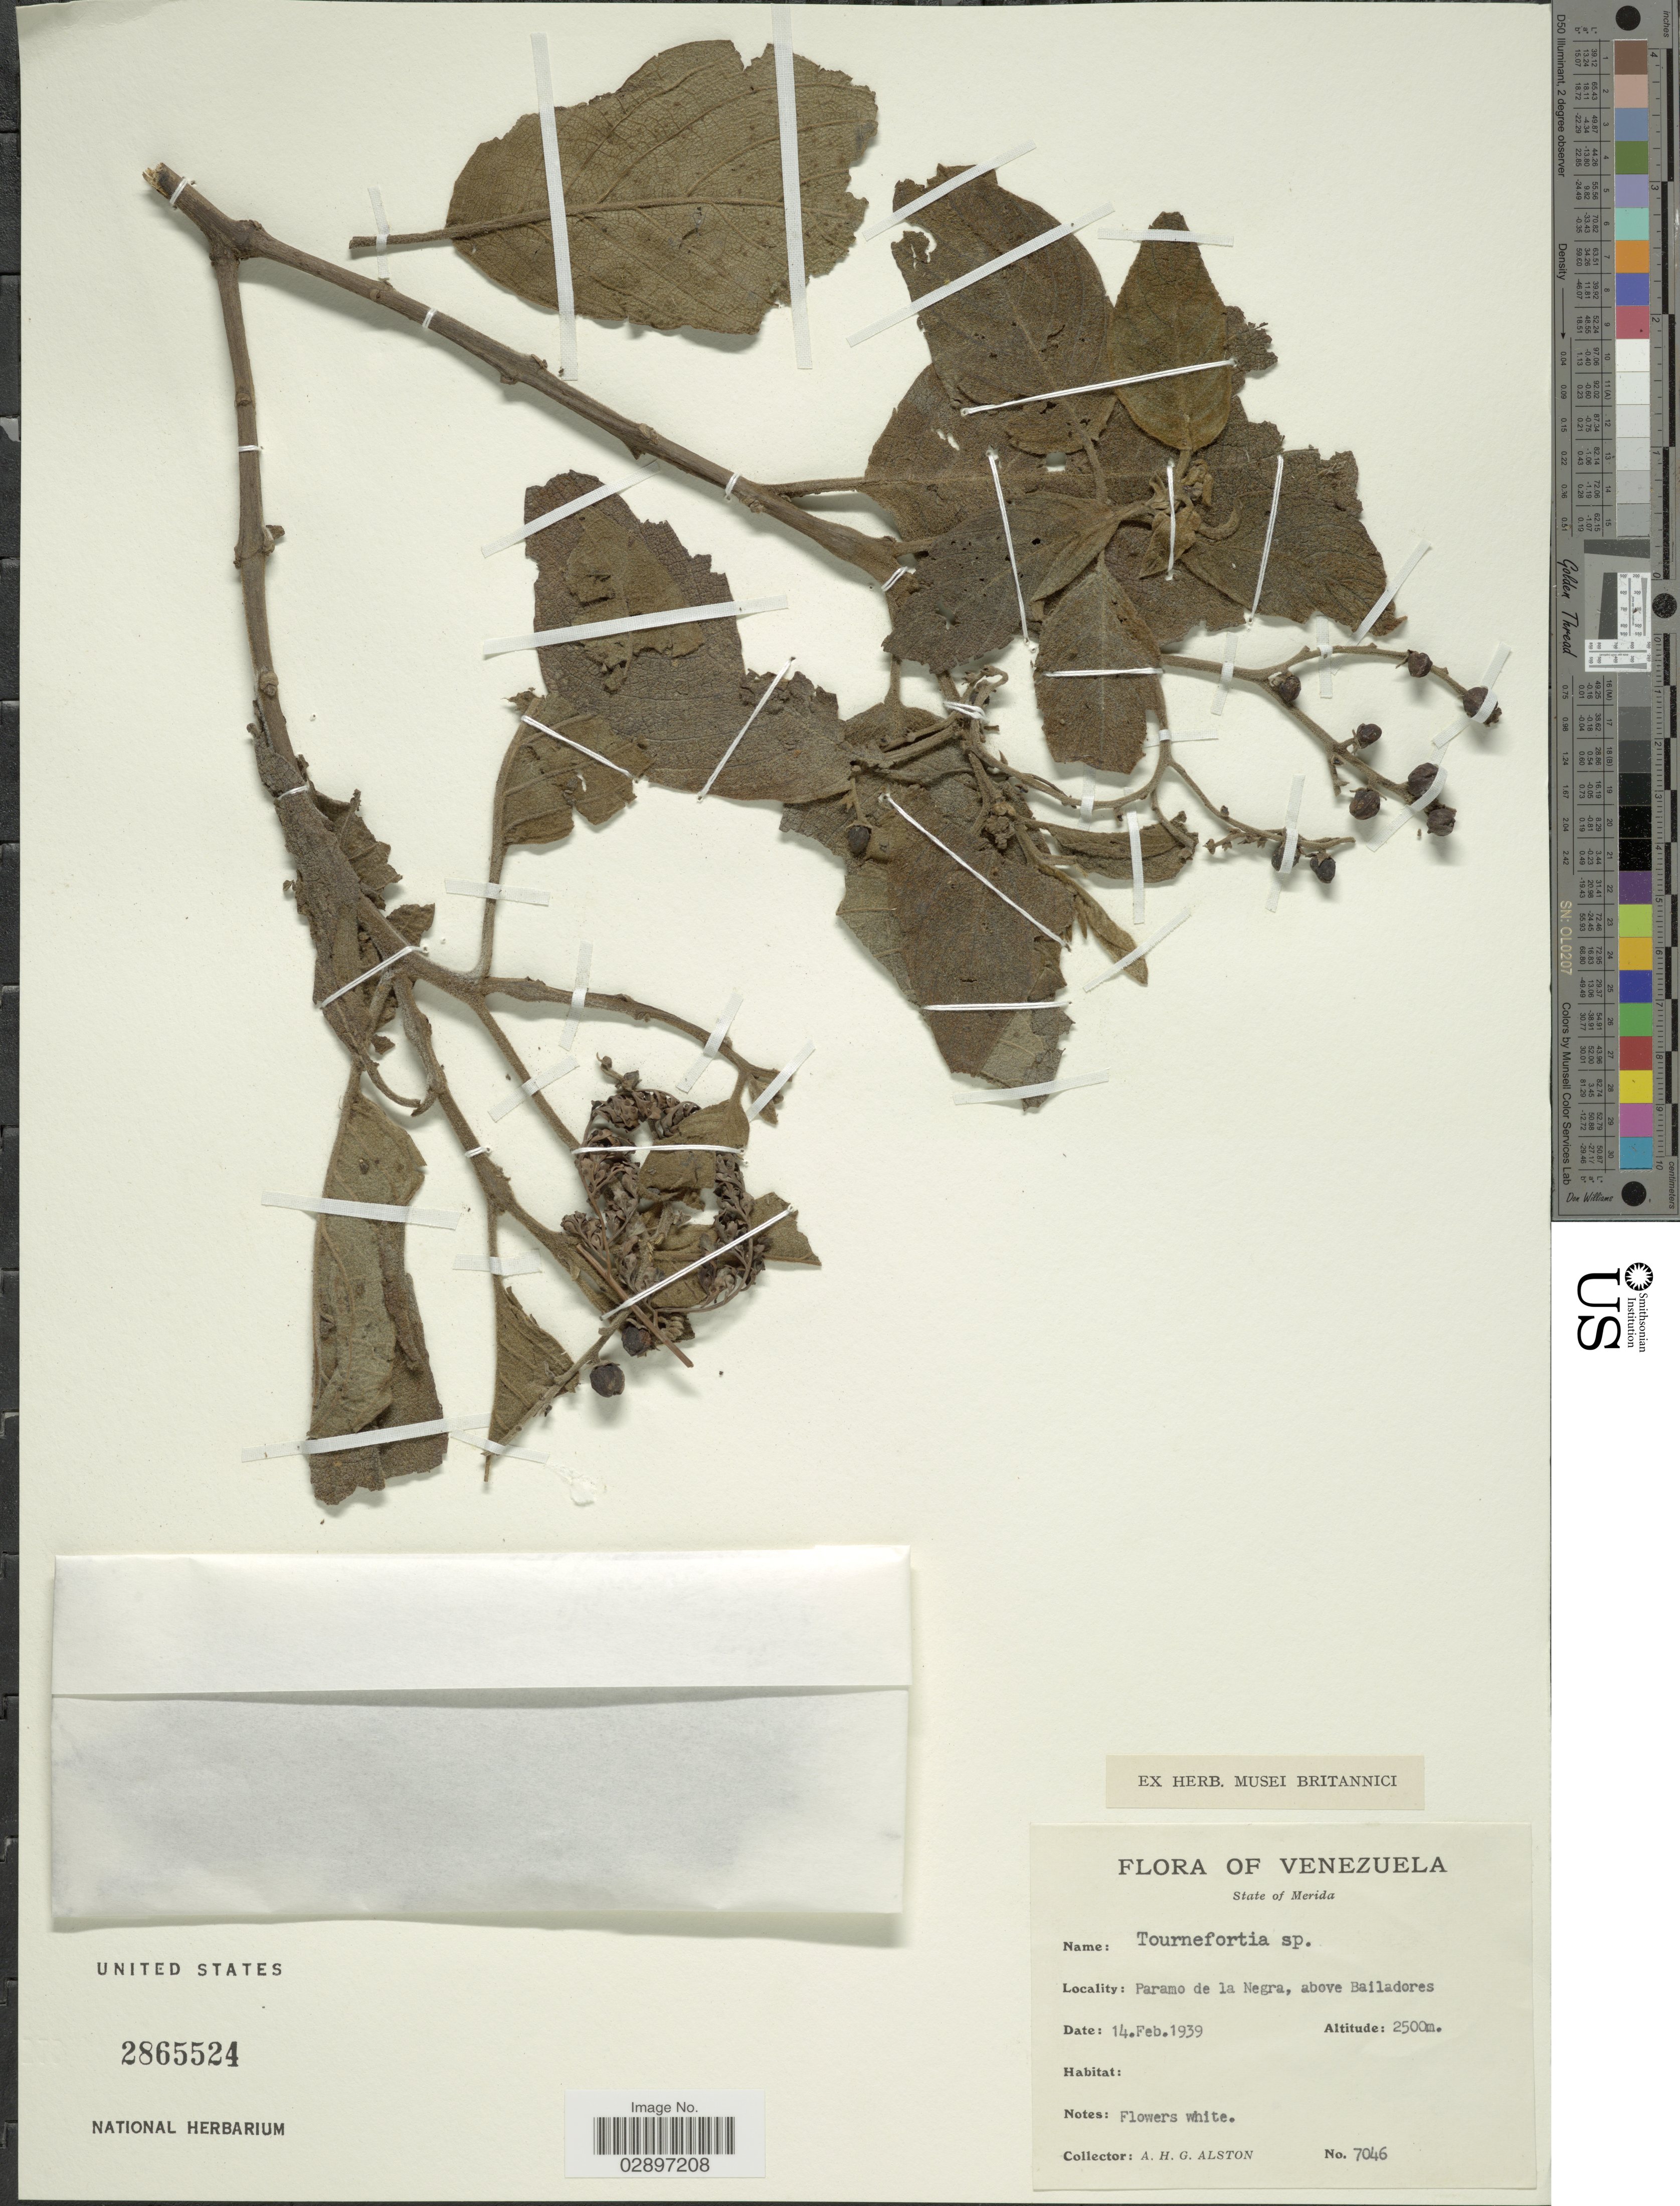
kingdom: Plantae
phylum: Tracheophyta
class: Magnoliopsida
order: Boraginales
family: Heliotropiaceae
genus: Tournefortia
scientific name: Tournefortia fuliginosa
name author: Kunth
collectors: A. H. Alston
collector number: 7046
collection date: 1939-02-14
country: Venezuela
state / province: Mérida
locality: Paramo de la Negra, above Bailadores.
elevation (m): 2500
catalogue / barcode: US 2865524